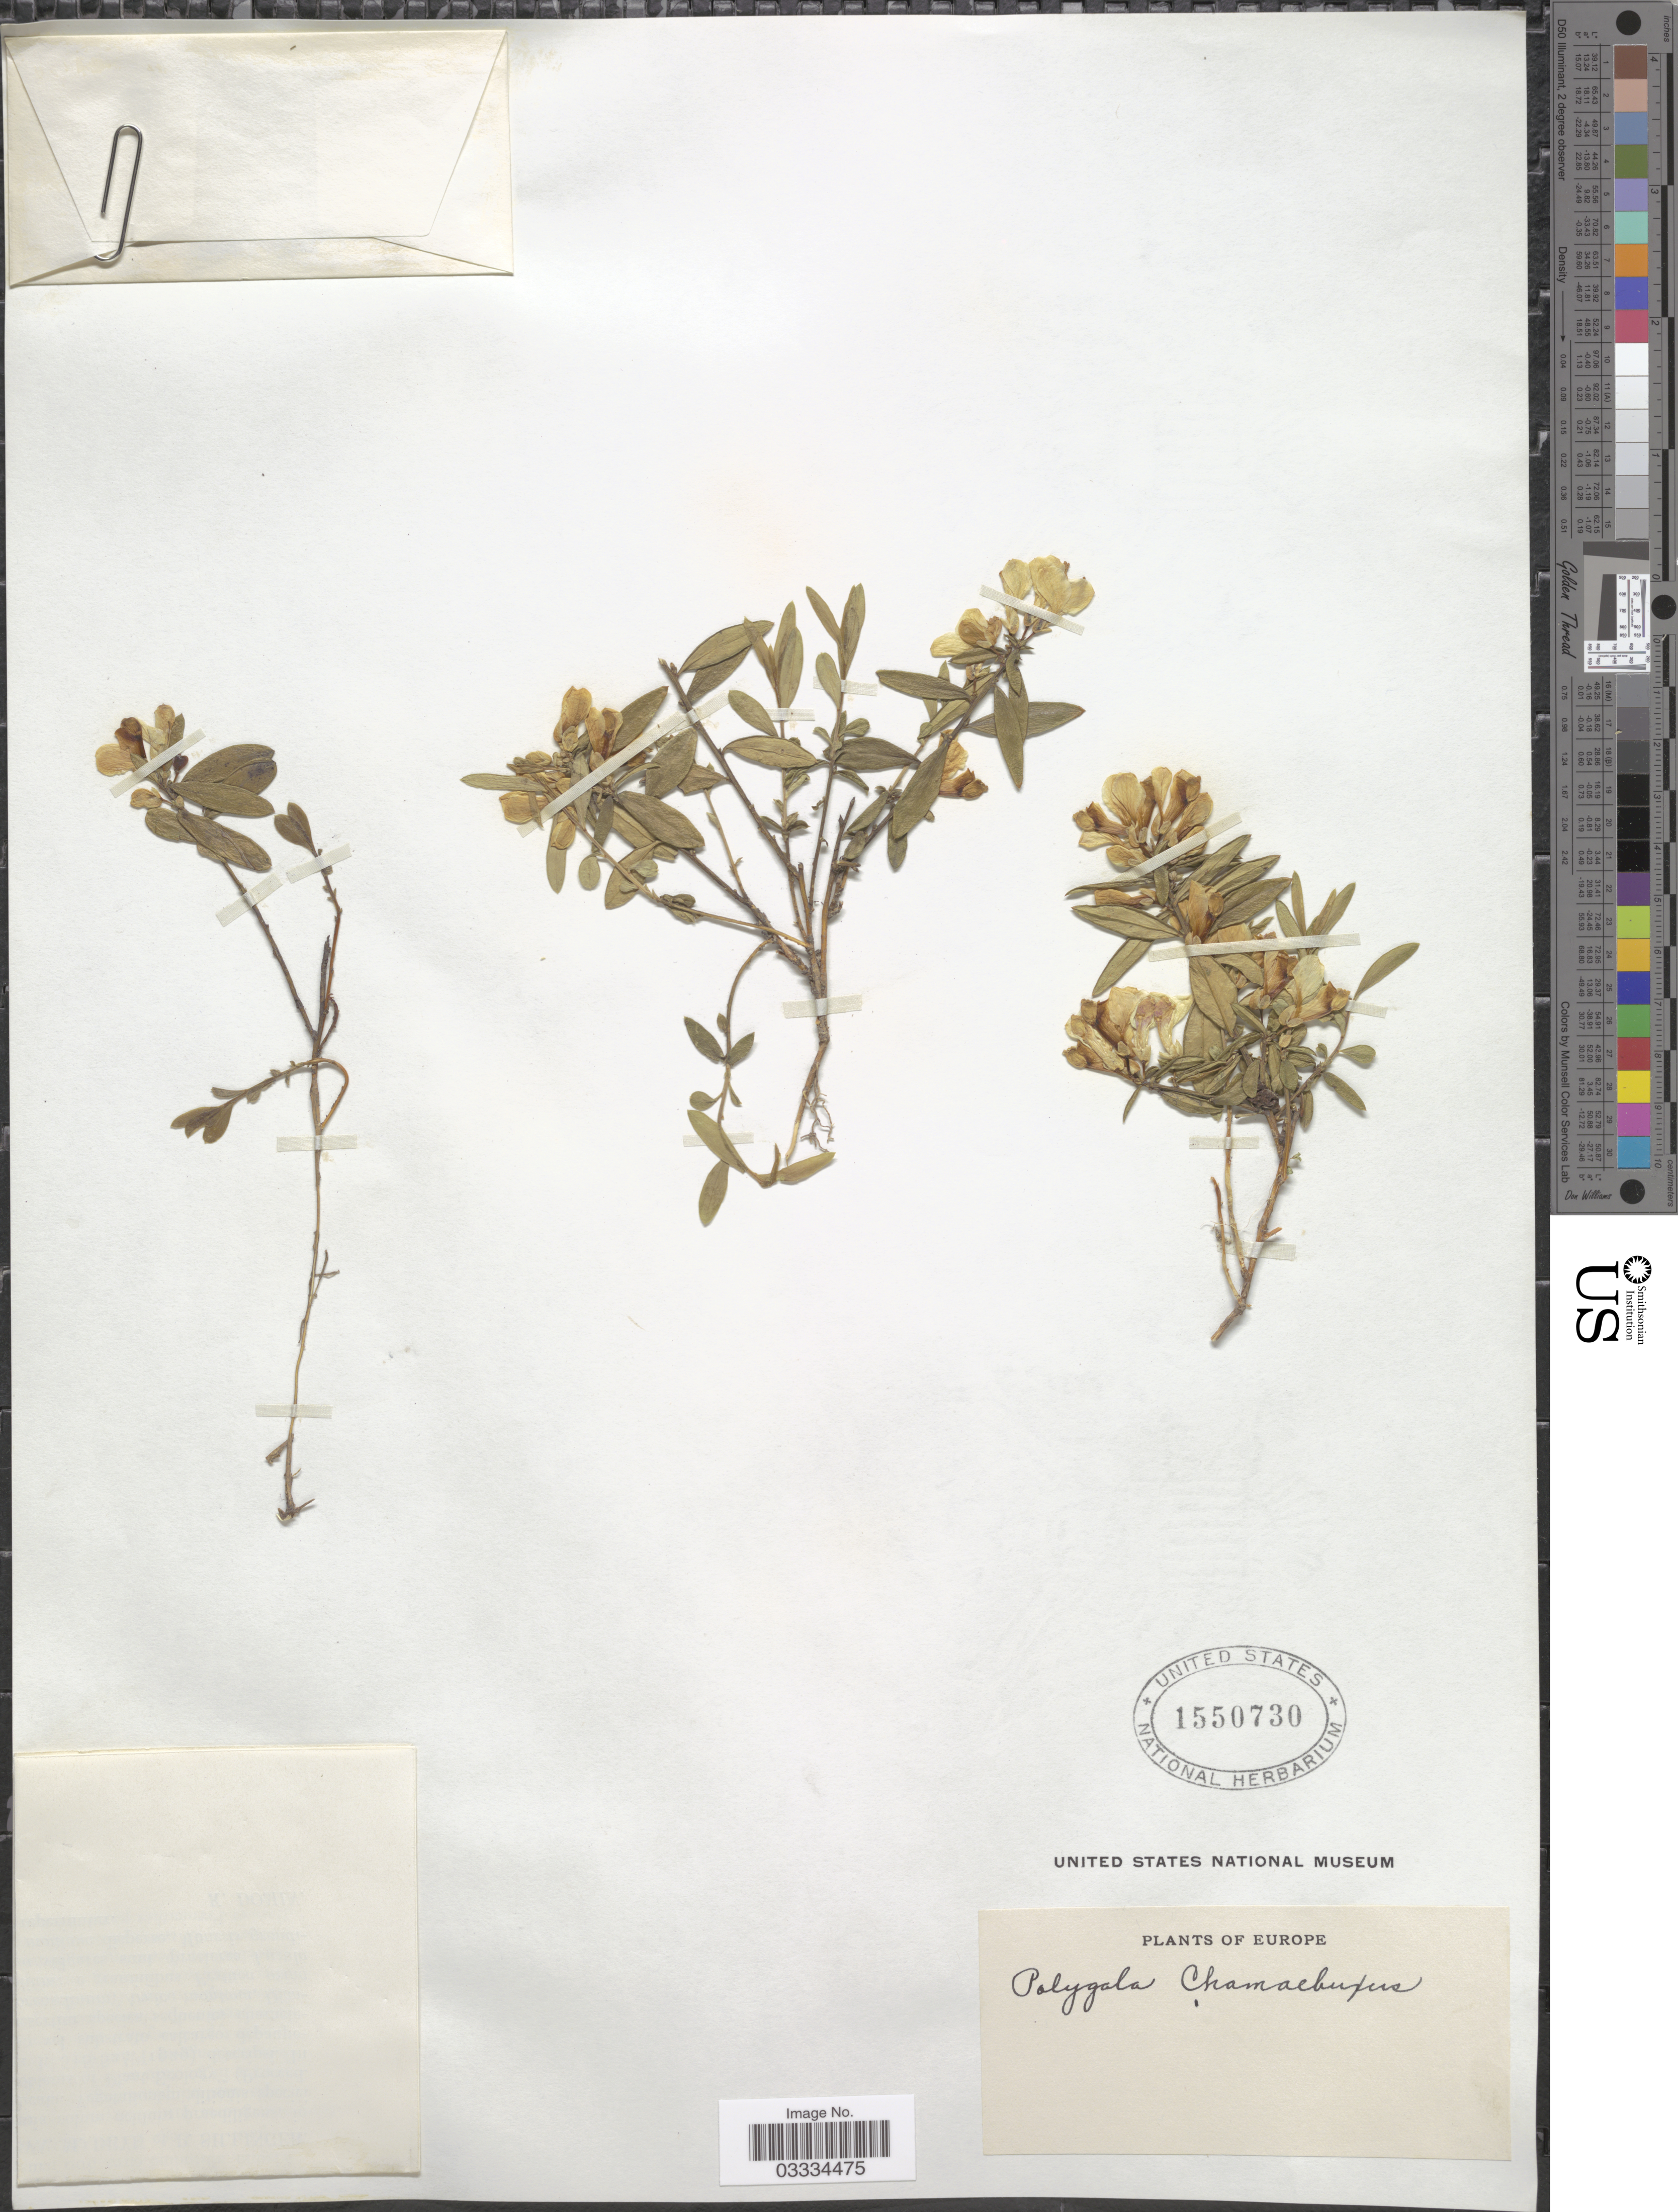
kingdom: Plantae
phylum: Tracheophyta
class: Magnoliopsida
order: Fabales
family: Polygalaceae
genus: Polygaloides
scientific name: Polygaloides chamaebuxus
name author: (L.) O. Schwarz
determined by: Strong, Mark T., (BOT), Smithsonian Institution - National Museum of Natural History (UNITED STATES)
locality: Europe.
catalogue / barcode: US 1550730